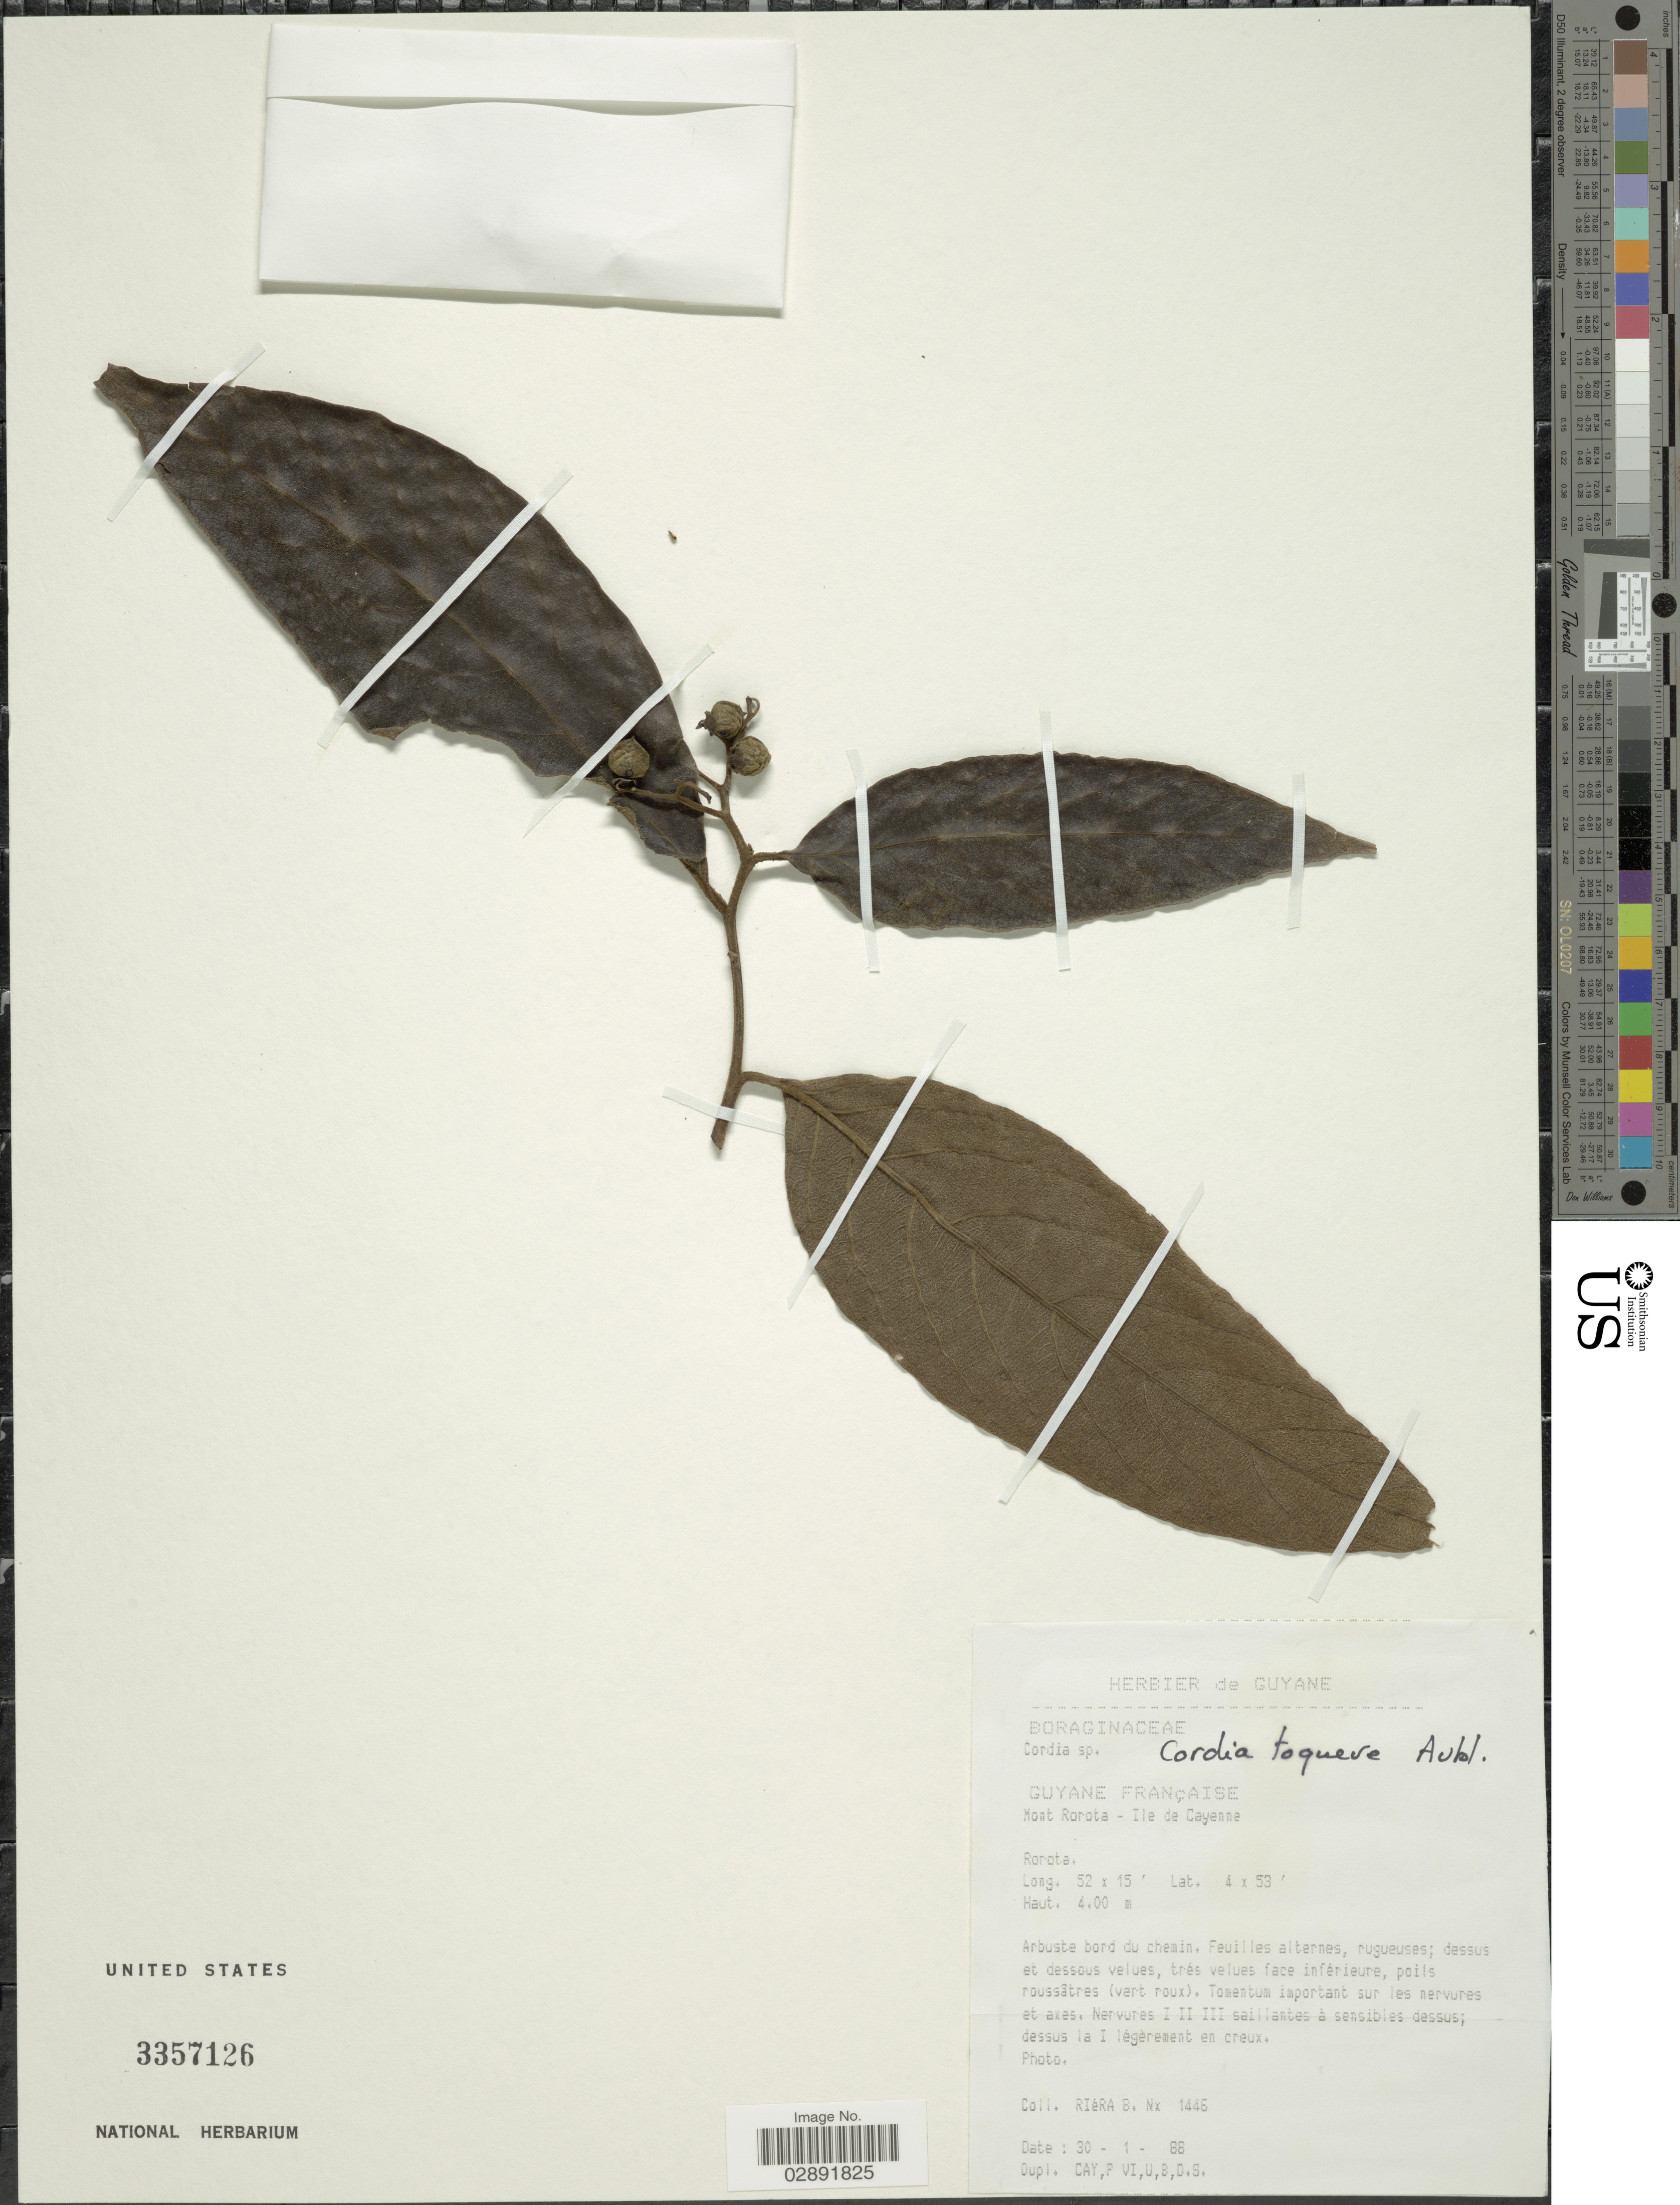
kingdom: Plantae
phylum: Tracheophyta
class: Magnoliopsida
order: Boraginales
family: Cordiaceae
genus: Cordia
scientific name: Cordia toqueve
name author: Aubl.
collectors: B. Riéra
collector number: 1446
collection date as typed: Transcribed d/m/y: 30/1/86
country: French Guiana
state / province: Cayenne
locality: Guyane Française, Mont Rorota - Ile de Cayenne.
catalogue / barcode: US 3357126